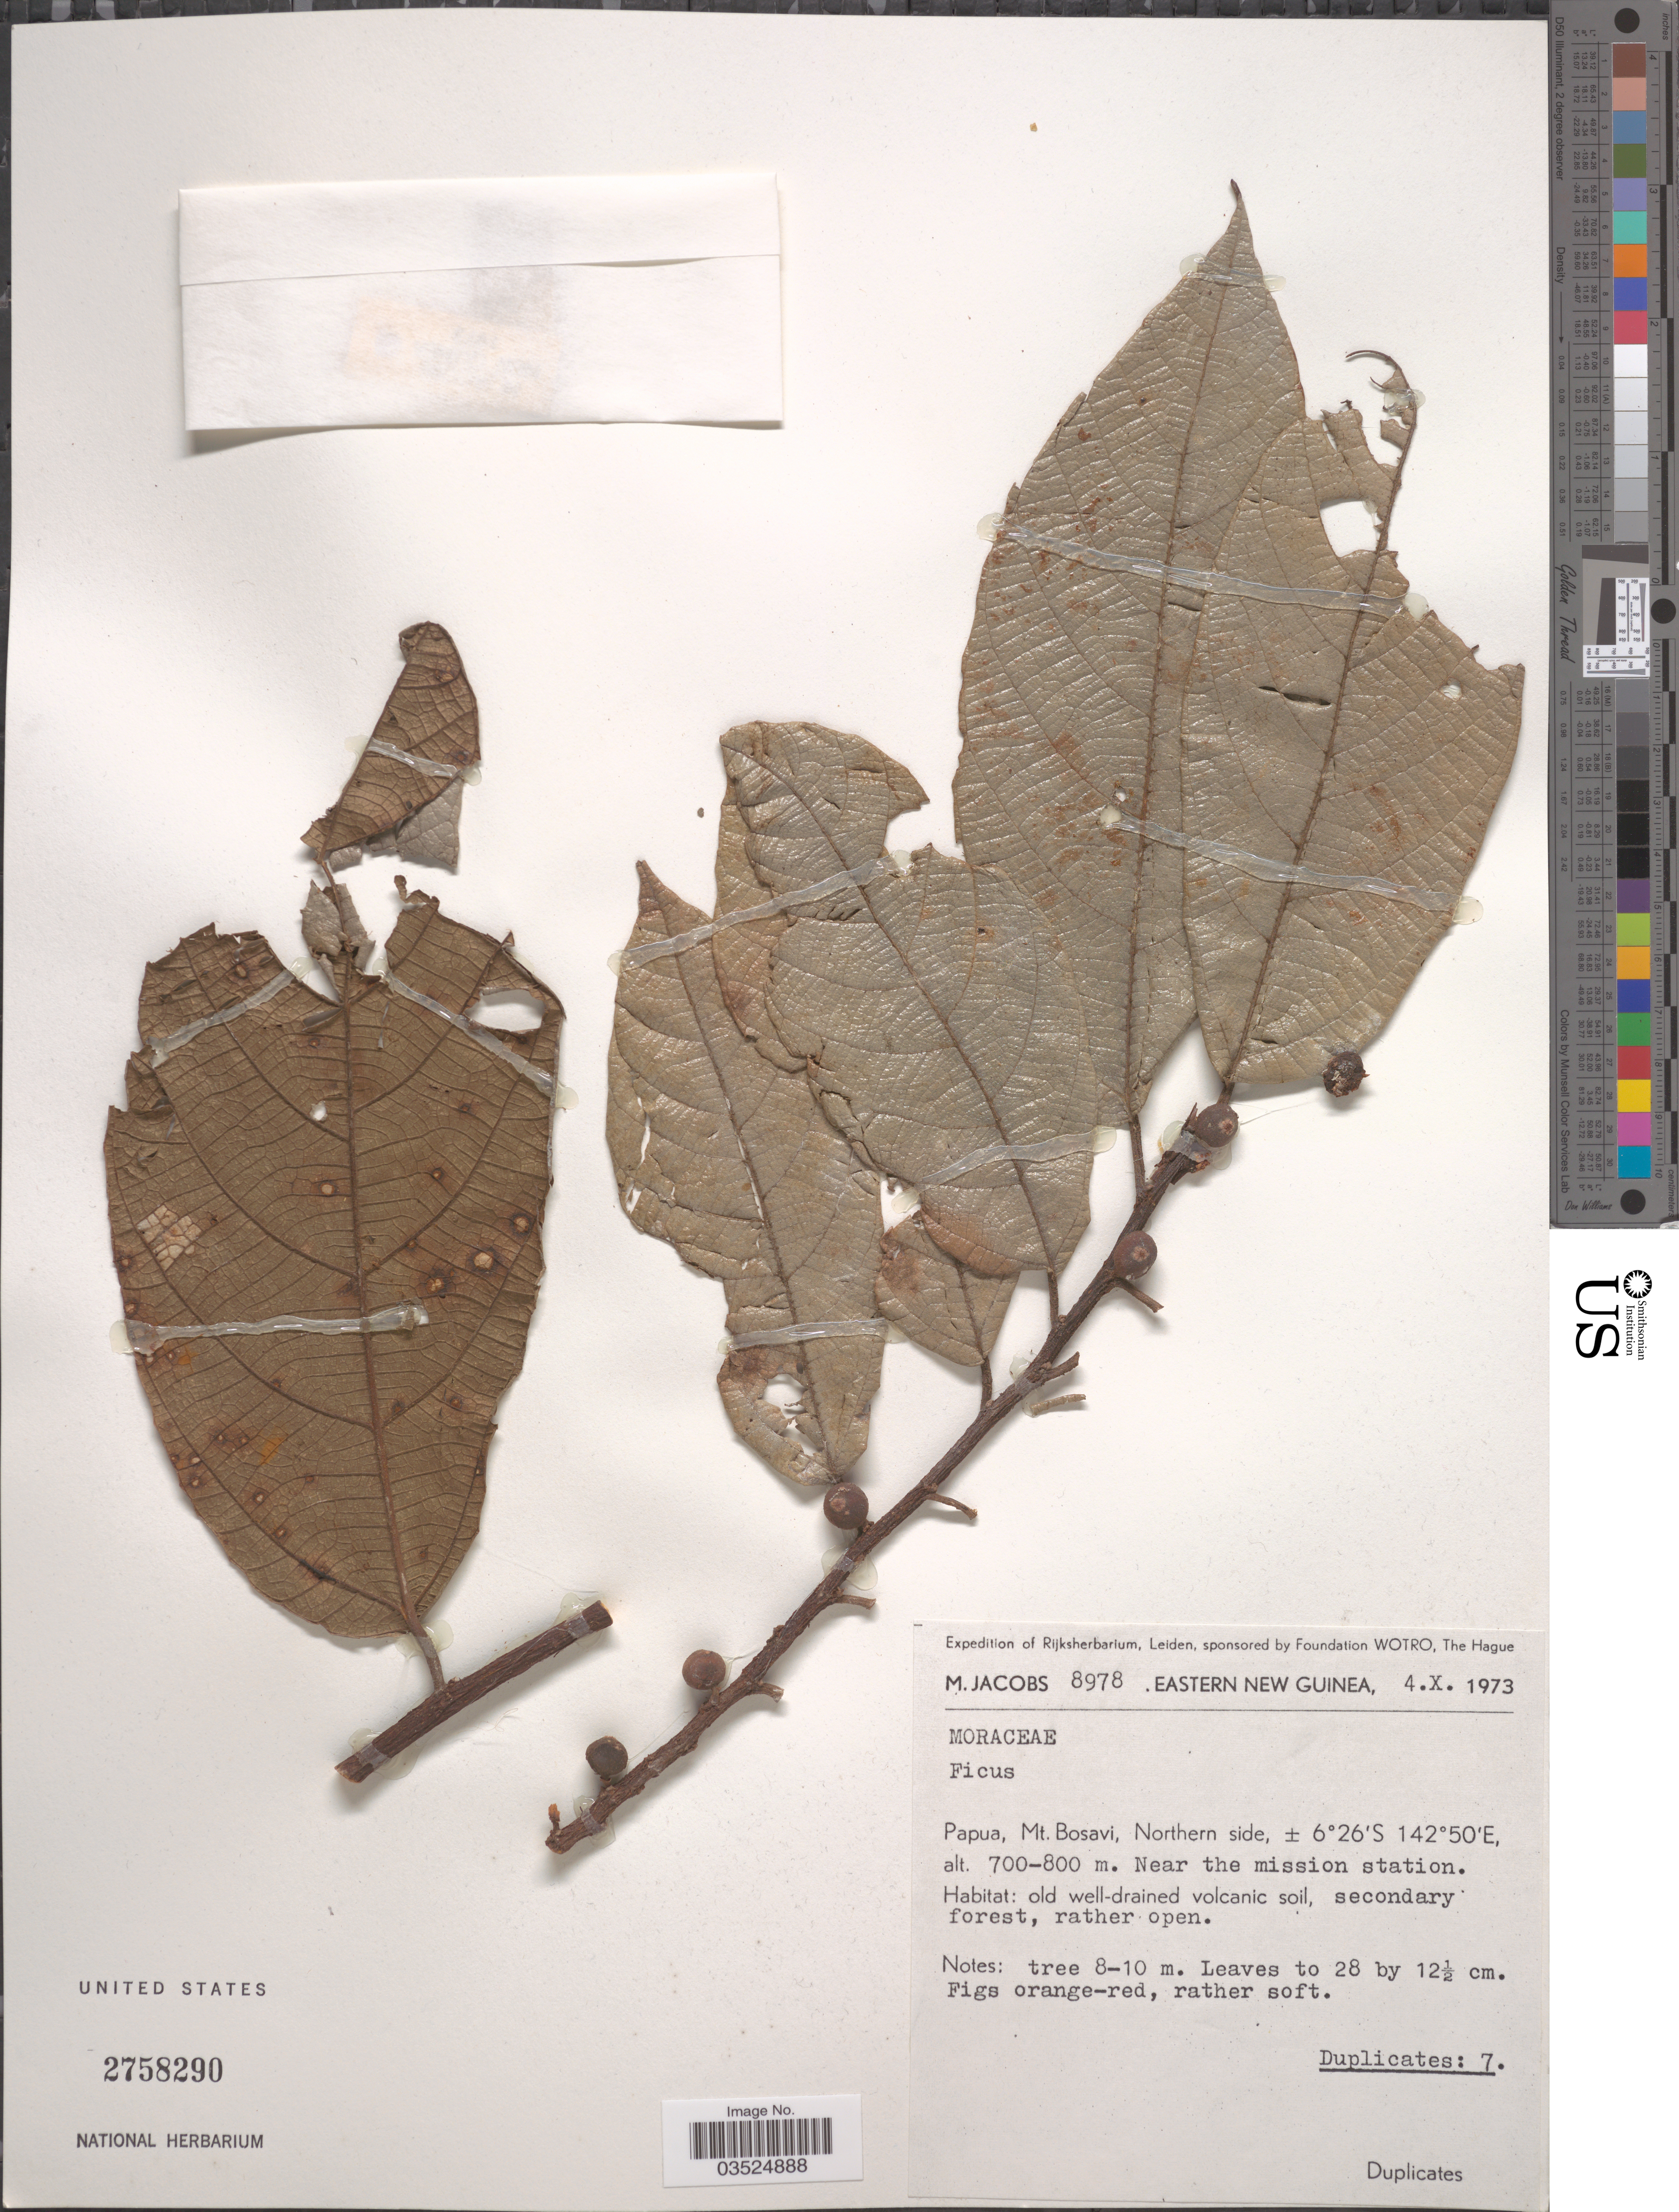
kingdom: Plantae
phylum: Tracheophyta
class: Magnoliopsida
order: Rosales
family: Moraceae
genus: Ficus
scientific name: Ficus sp.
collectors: M. Jacobs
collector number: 8978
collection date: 1973-10-04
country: Papua New Guinea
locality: Eastern New Guinea. Papua, Mt. Bosavi, Northern side. Near the mission station.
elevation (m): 700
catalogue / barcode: US 2758290